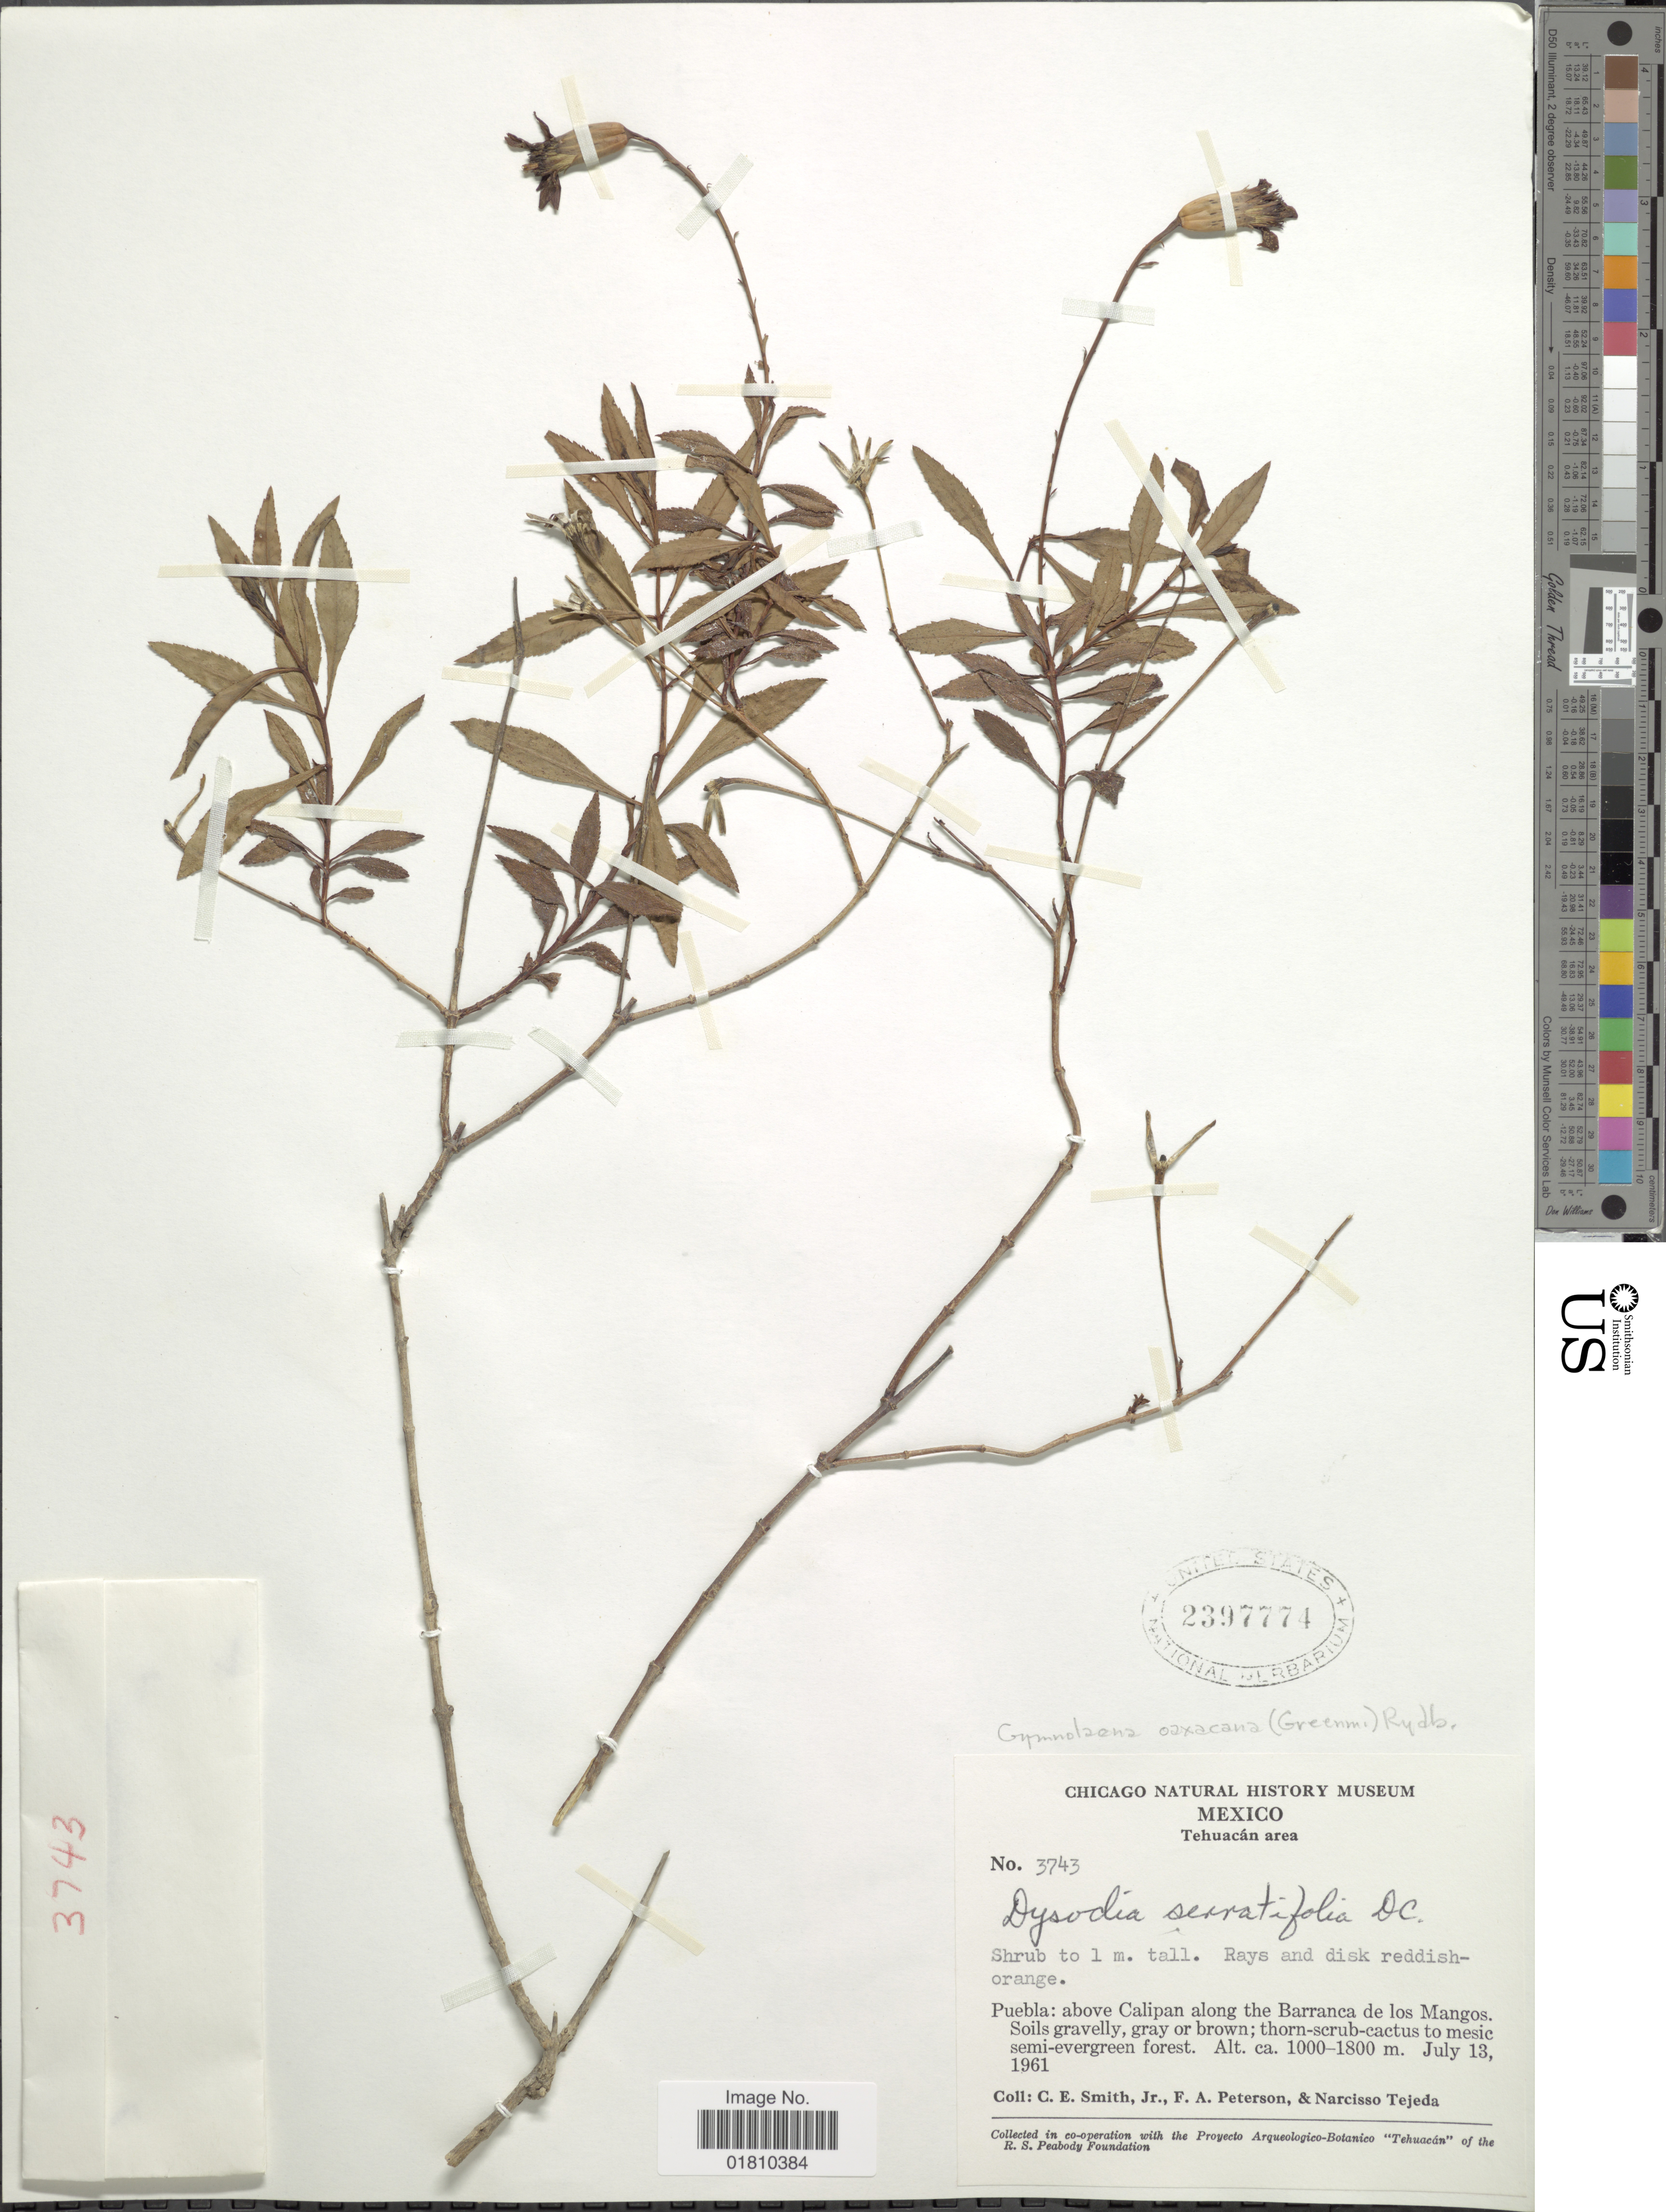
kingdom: Plantae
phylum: Tracheophyta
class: Magnoliopsida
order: Asterales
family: Asteraceae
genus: Gymnolaena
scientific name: Gymnolaena oaxacana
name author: (Greenm.) Rydb.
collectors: C. E. Smith Jr., F. A. Peterson & N. Tejeda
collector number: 3743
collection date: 1961-07-13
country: Mexico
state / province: Puebla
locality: Above Calipan along the Barranca de los Mangos, semi-evergreen forest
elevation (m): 1000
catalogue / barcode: US 239774